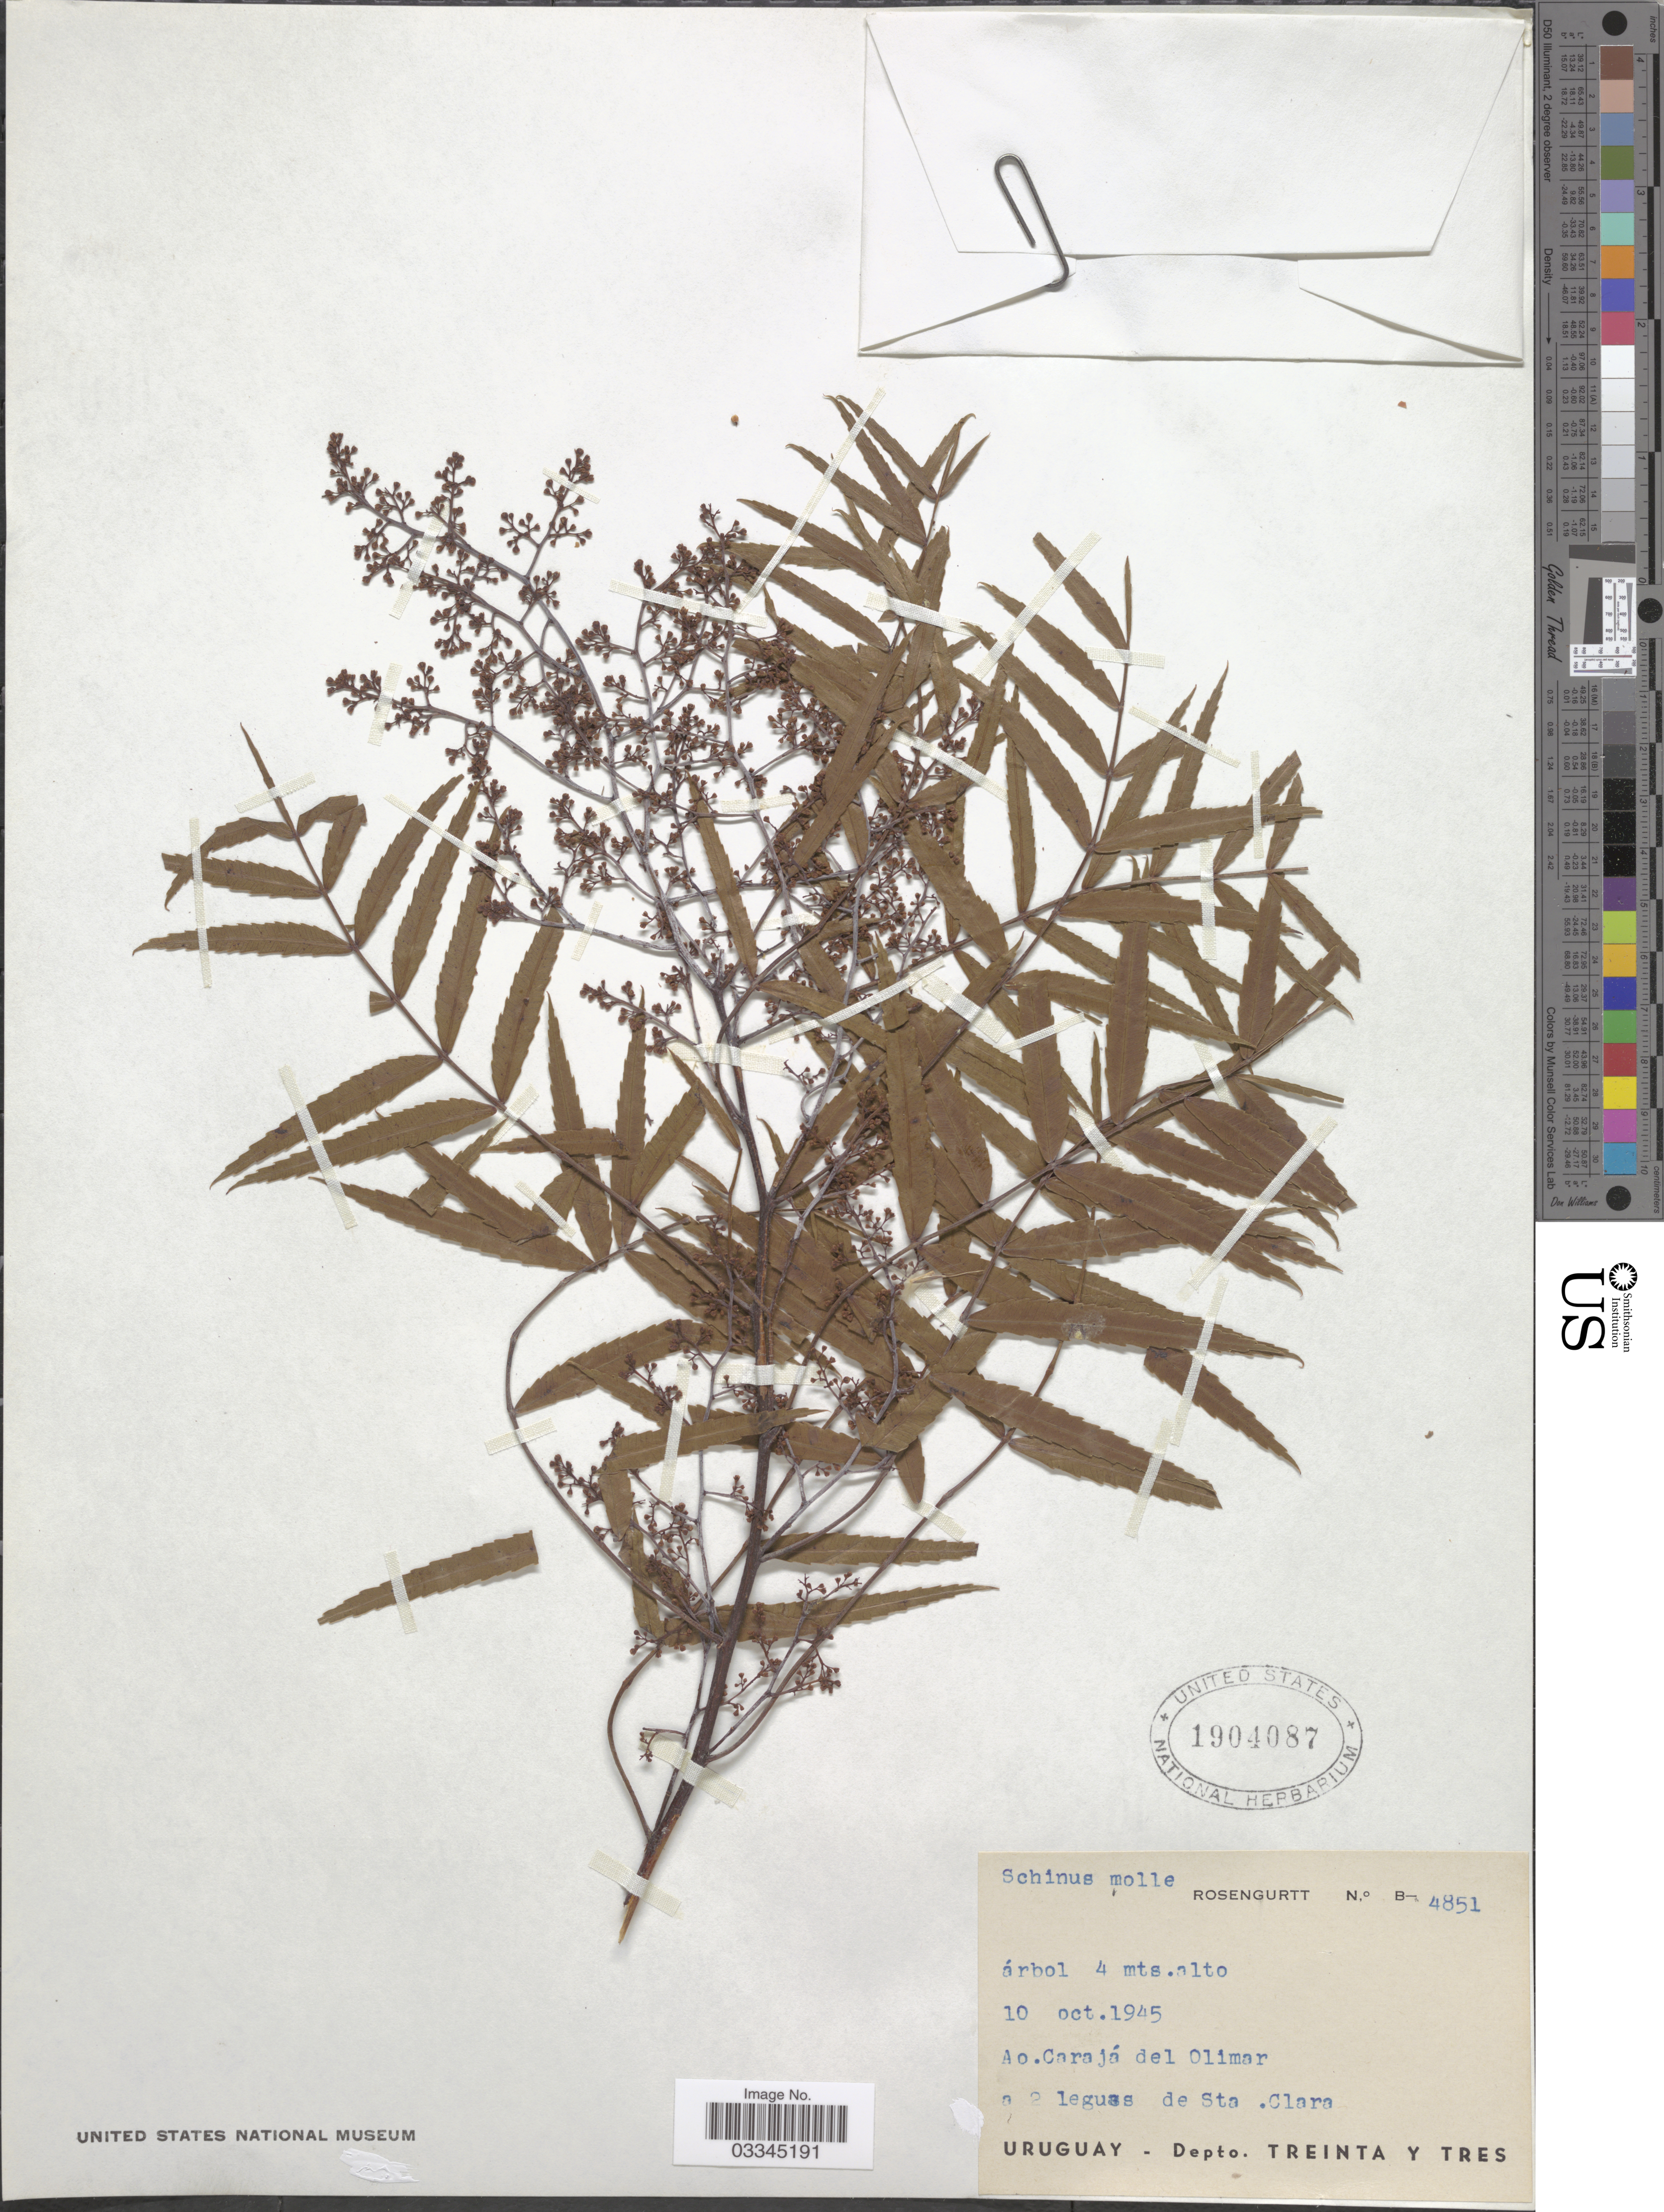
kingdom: Plantae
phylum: Tracheophyta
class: Magnoliopsida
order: Sapindales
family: Anacardiaceae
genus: Schinus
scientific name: Schinus molle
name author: L.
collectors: Rosengurtt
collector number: B-4851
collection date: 1945-10-10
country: Uruguay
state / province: Treinta y Tres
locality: Ao. Carajá del Olimar a 2 leguas de Sta. Clara.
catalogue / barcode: US 1904087